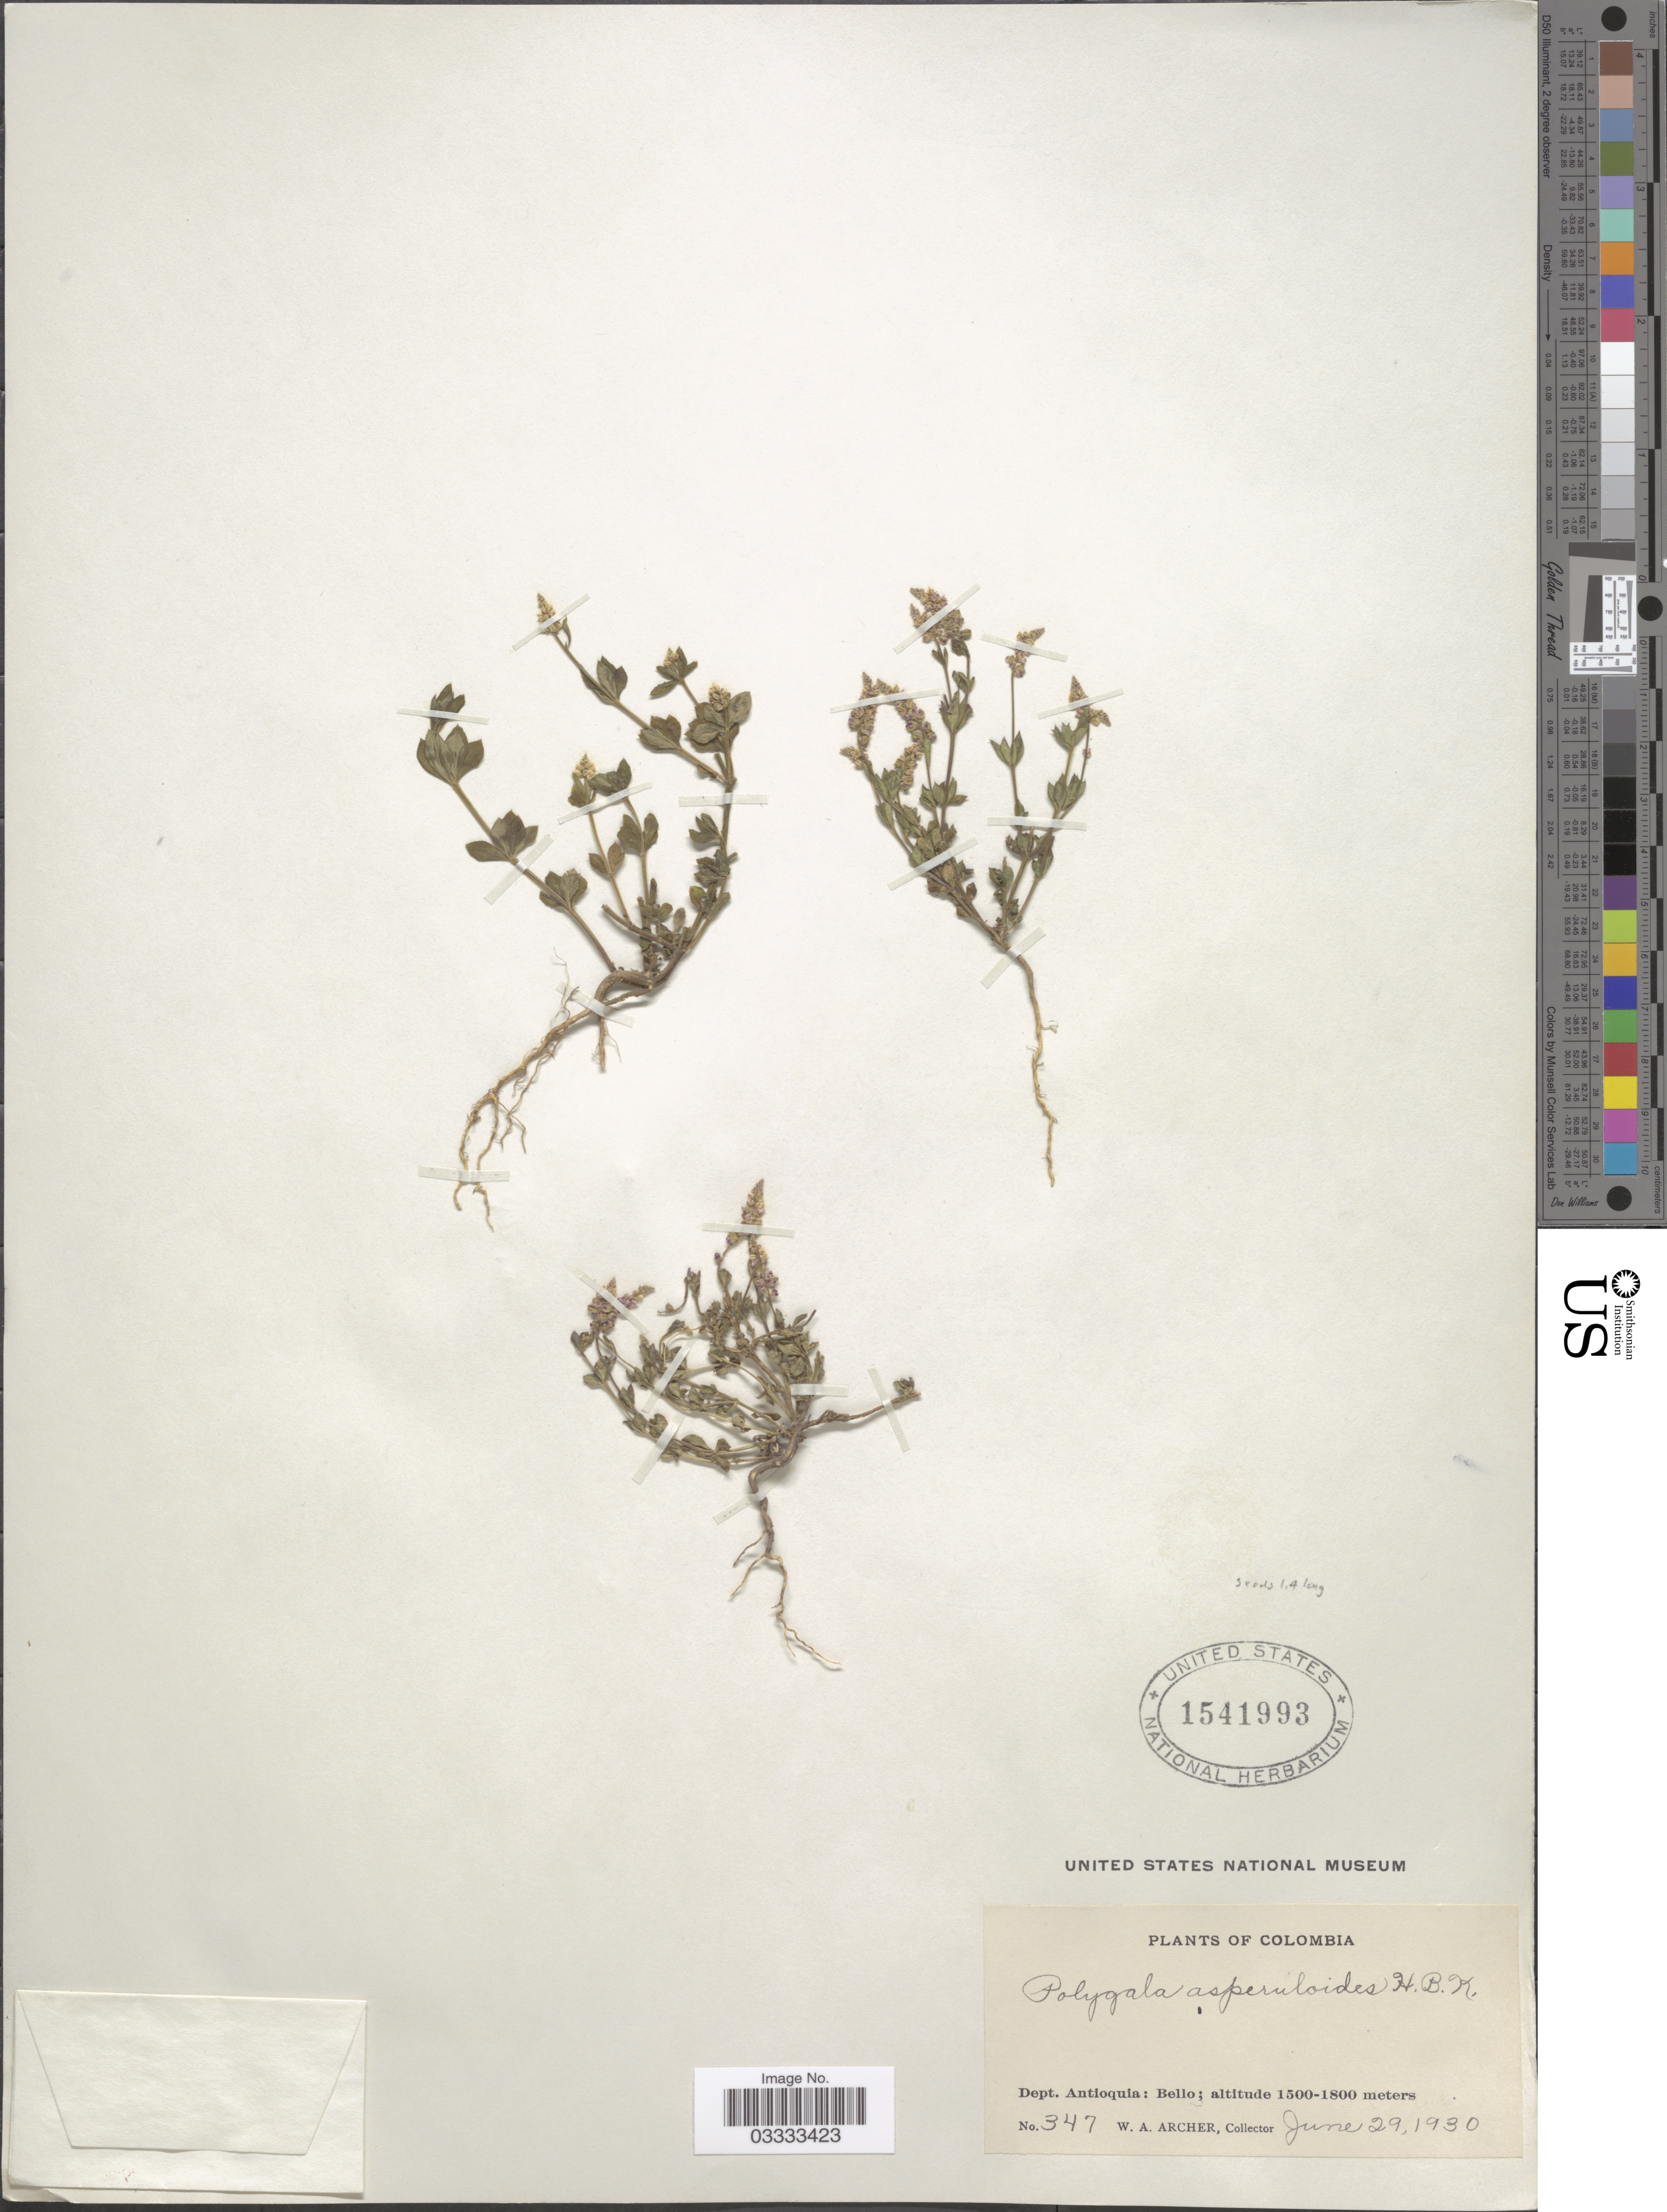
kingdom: Plantae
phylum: Tracheophyta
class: Magnoliopsida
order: Fabales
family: Polygalaceae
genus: Polygala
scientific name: Polygala asperuloides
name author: Kunth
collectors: W. Archer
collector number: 347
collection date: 1930-06-29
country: Colombia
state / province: Antioquia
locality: Dept. Antioquia: Bello.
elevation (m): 1500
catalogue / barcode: US 1541993